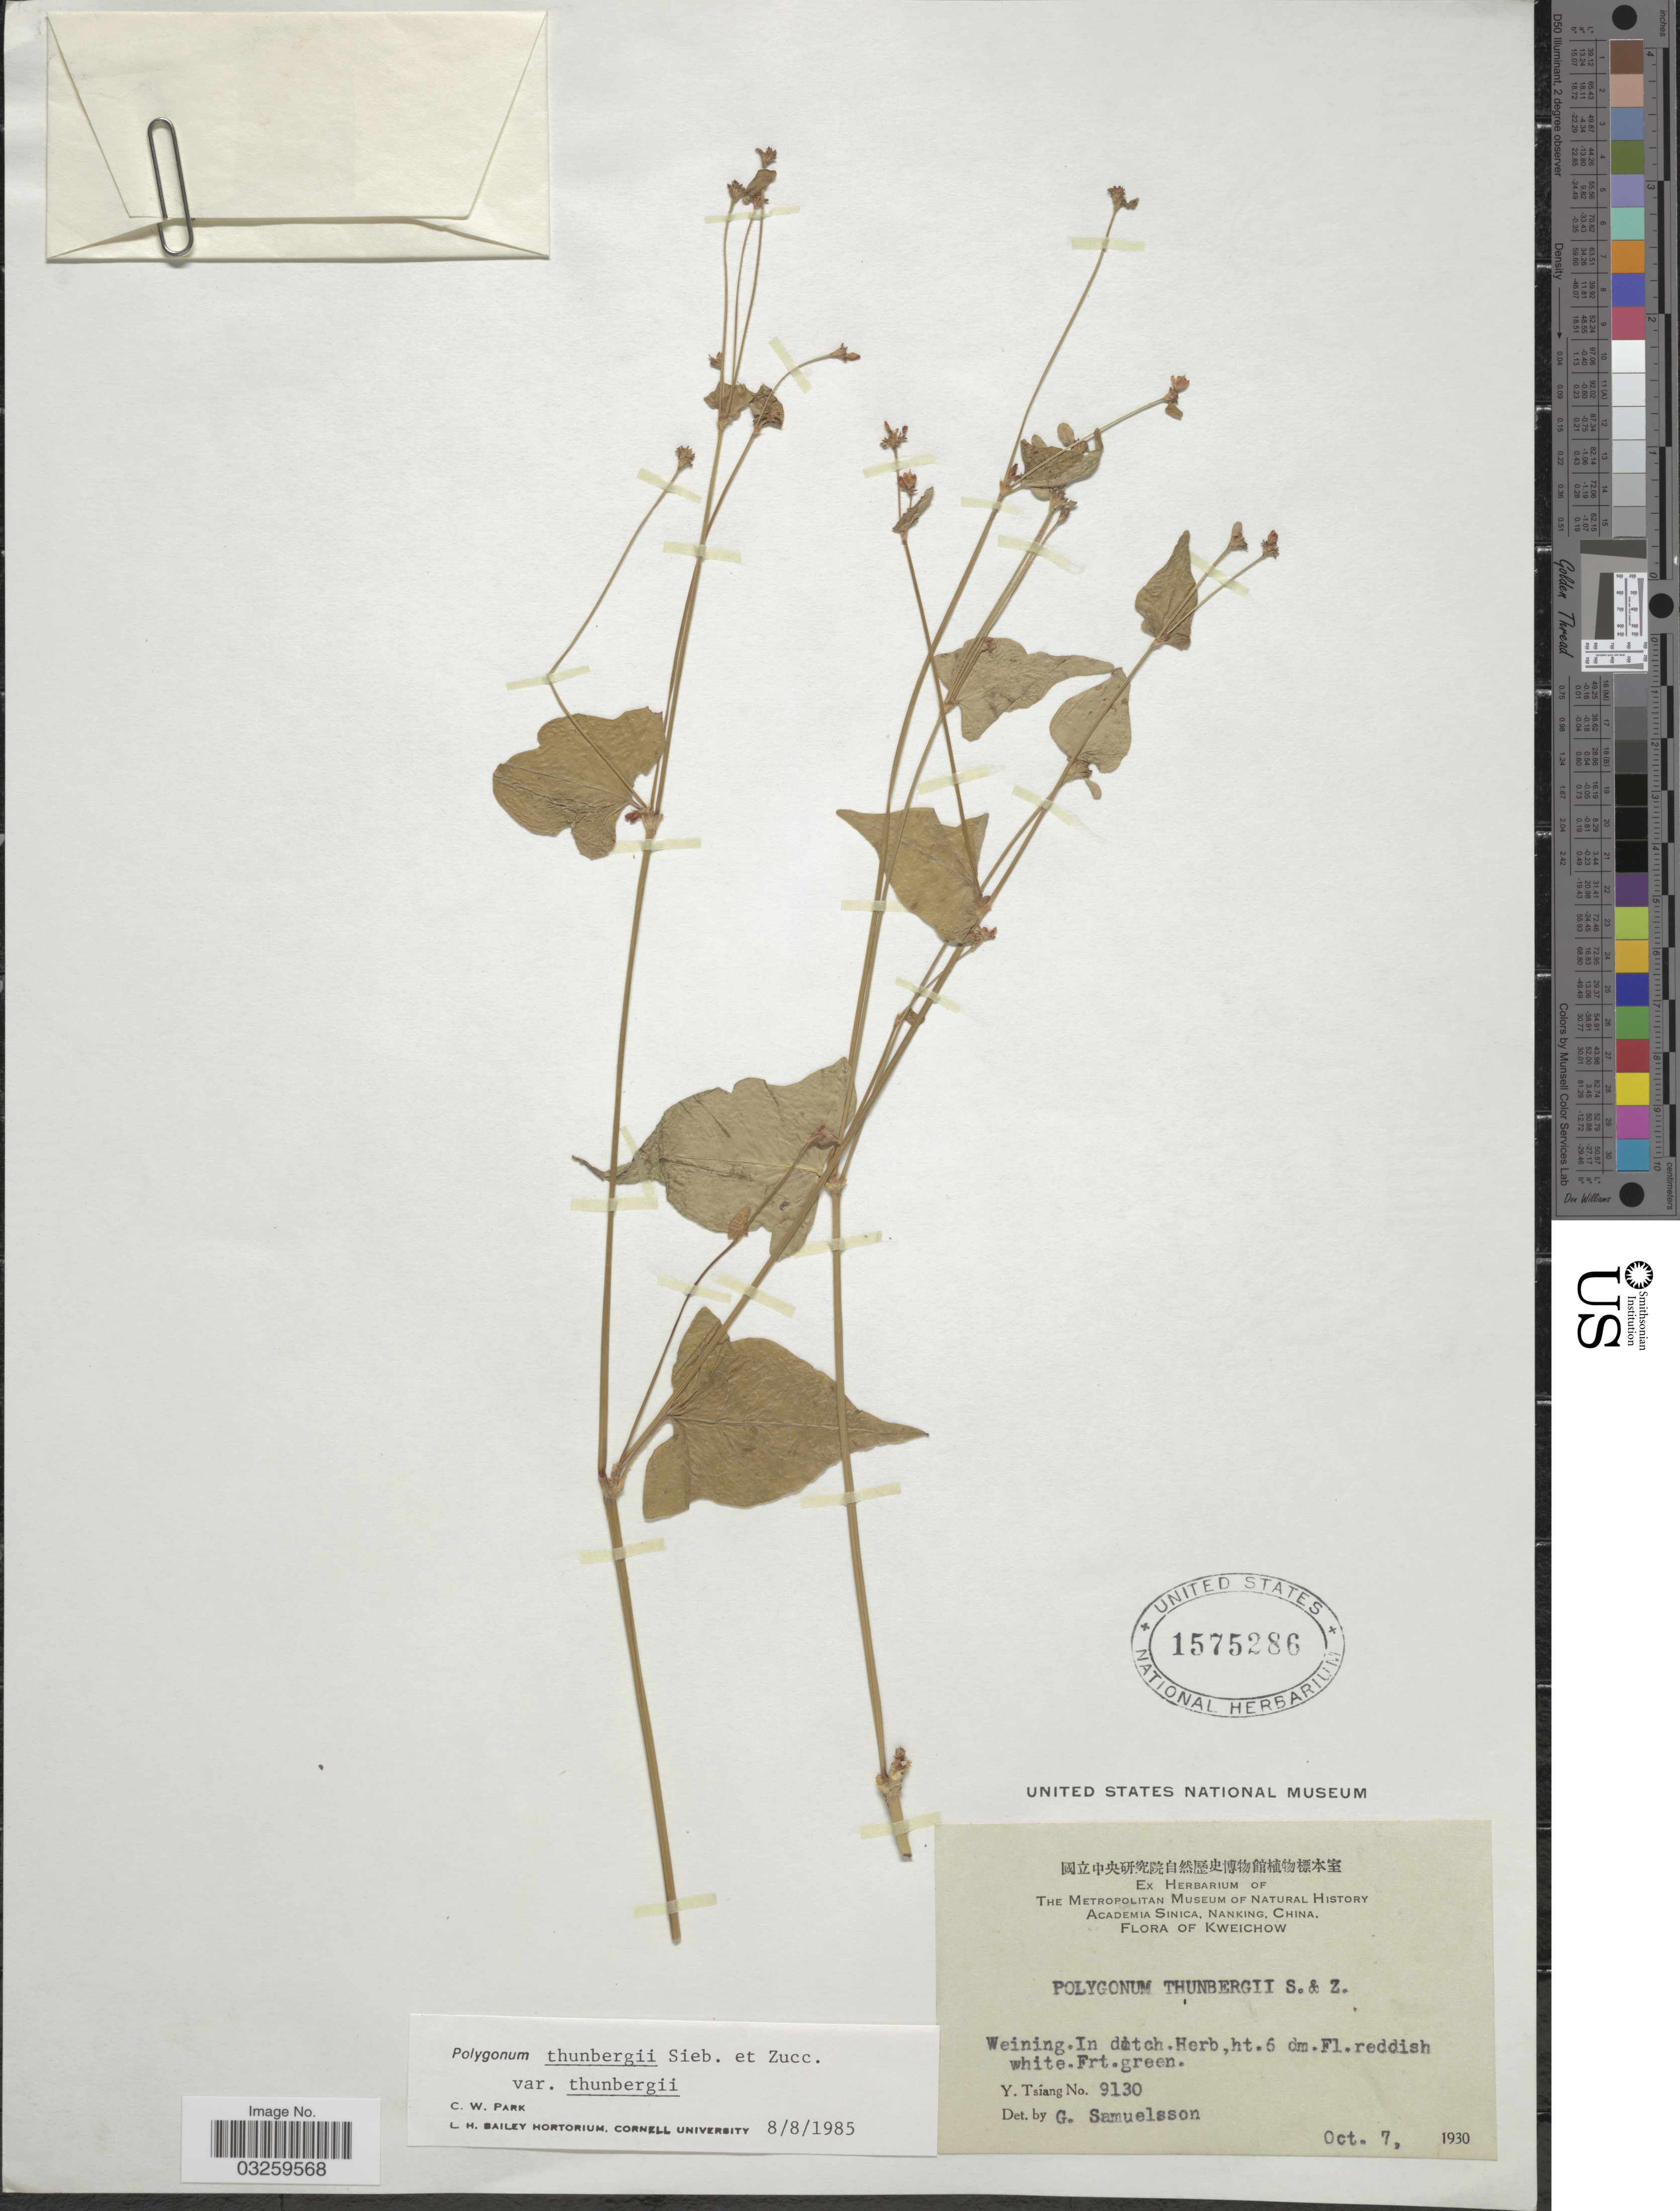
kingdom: Plantae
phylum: Tracheophyta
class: Magnoliopsida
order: Caryophyllales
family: Polygonaceae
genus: Polygonum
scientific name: Polygonum thunbergii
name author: Siebold & Zucc.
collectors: Y. Tsiang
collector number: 9130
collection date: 1930-10-07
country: China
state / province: Guizhou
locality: Kweichow, Weining.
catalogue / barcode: US 1575286